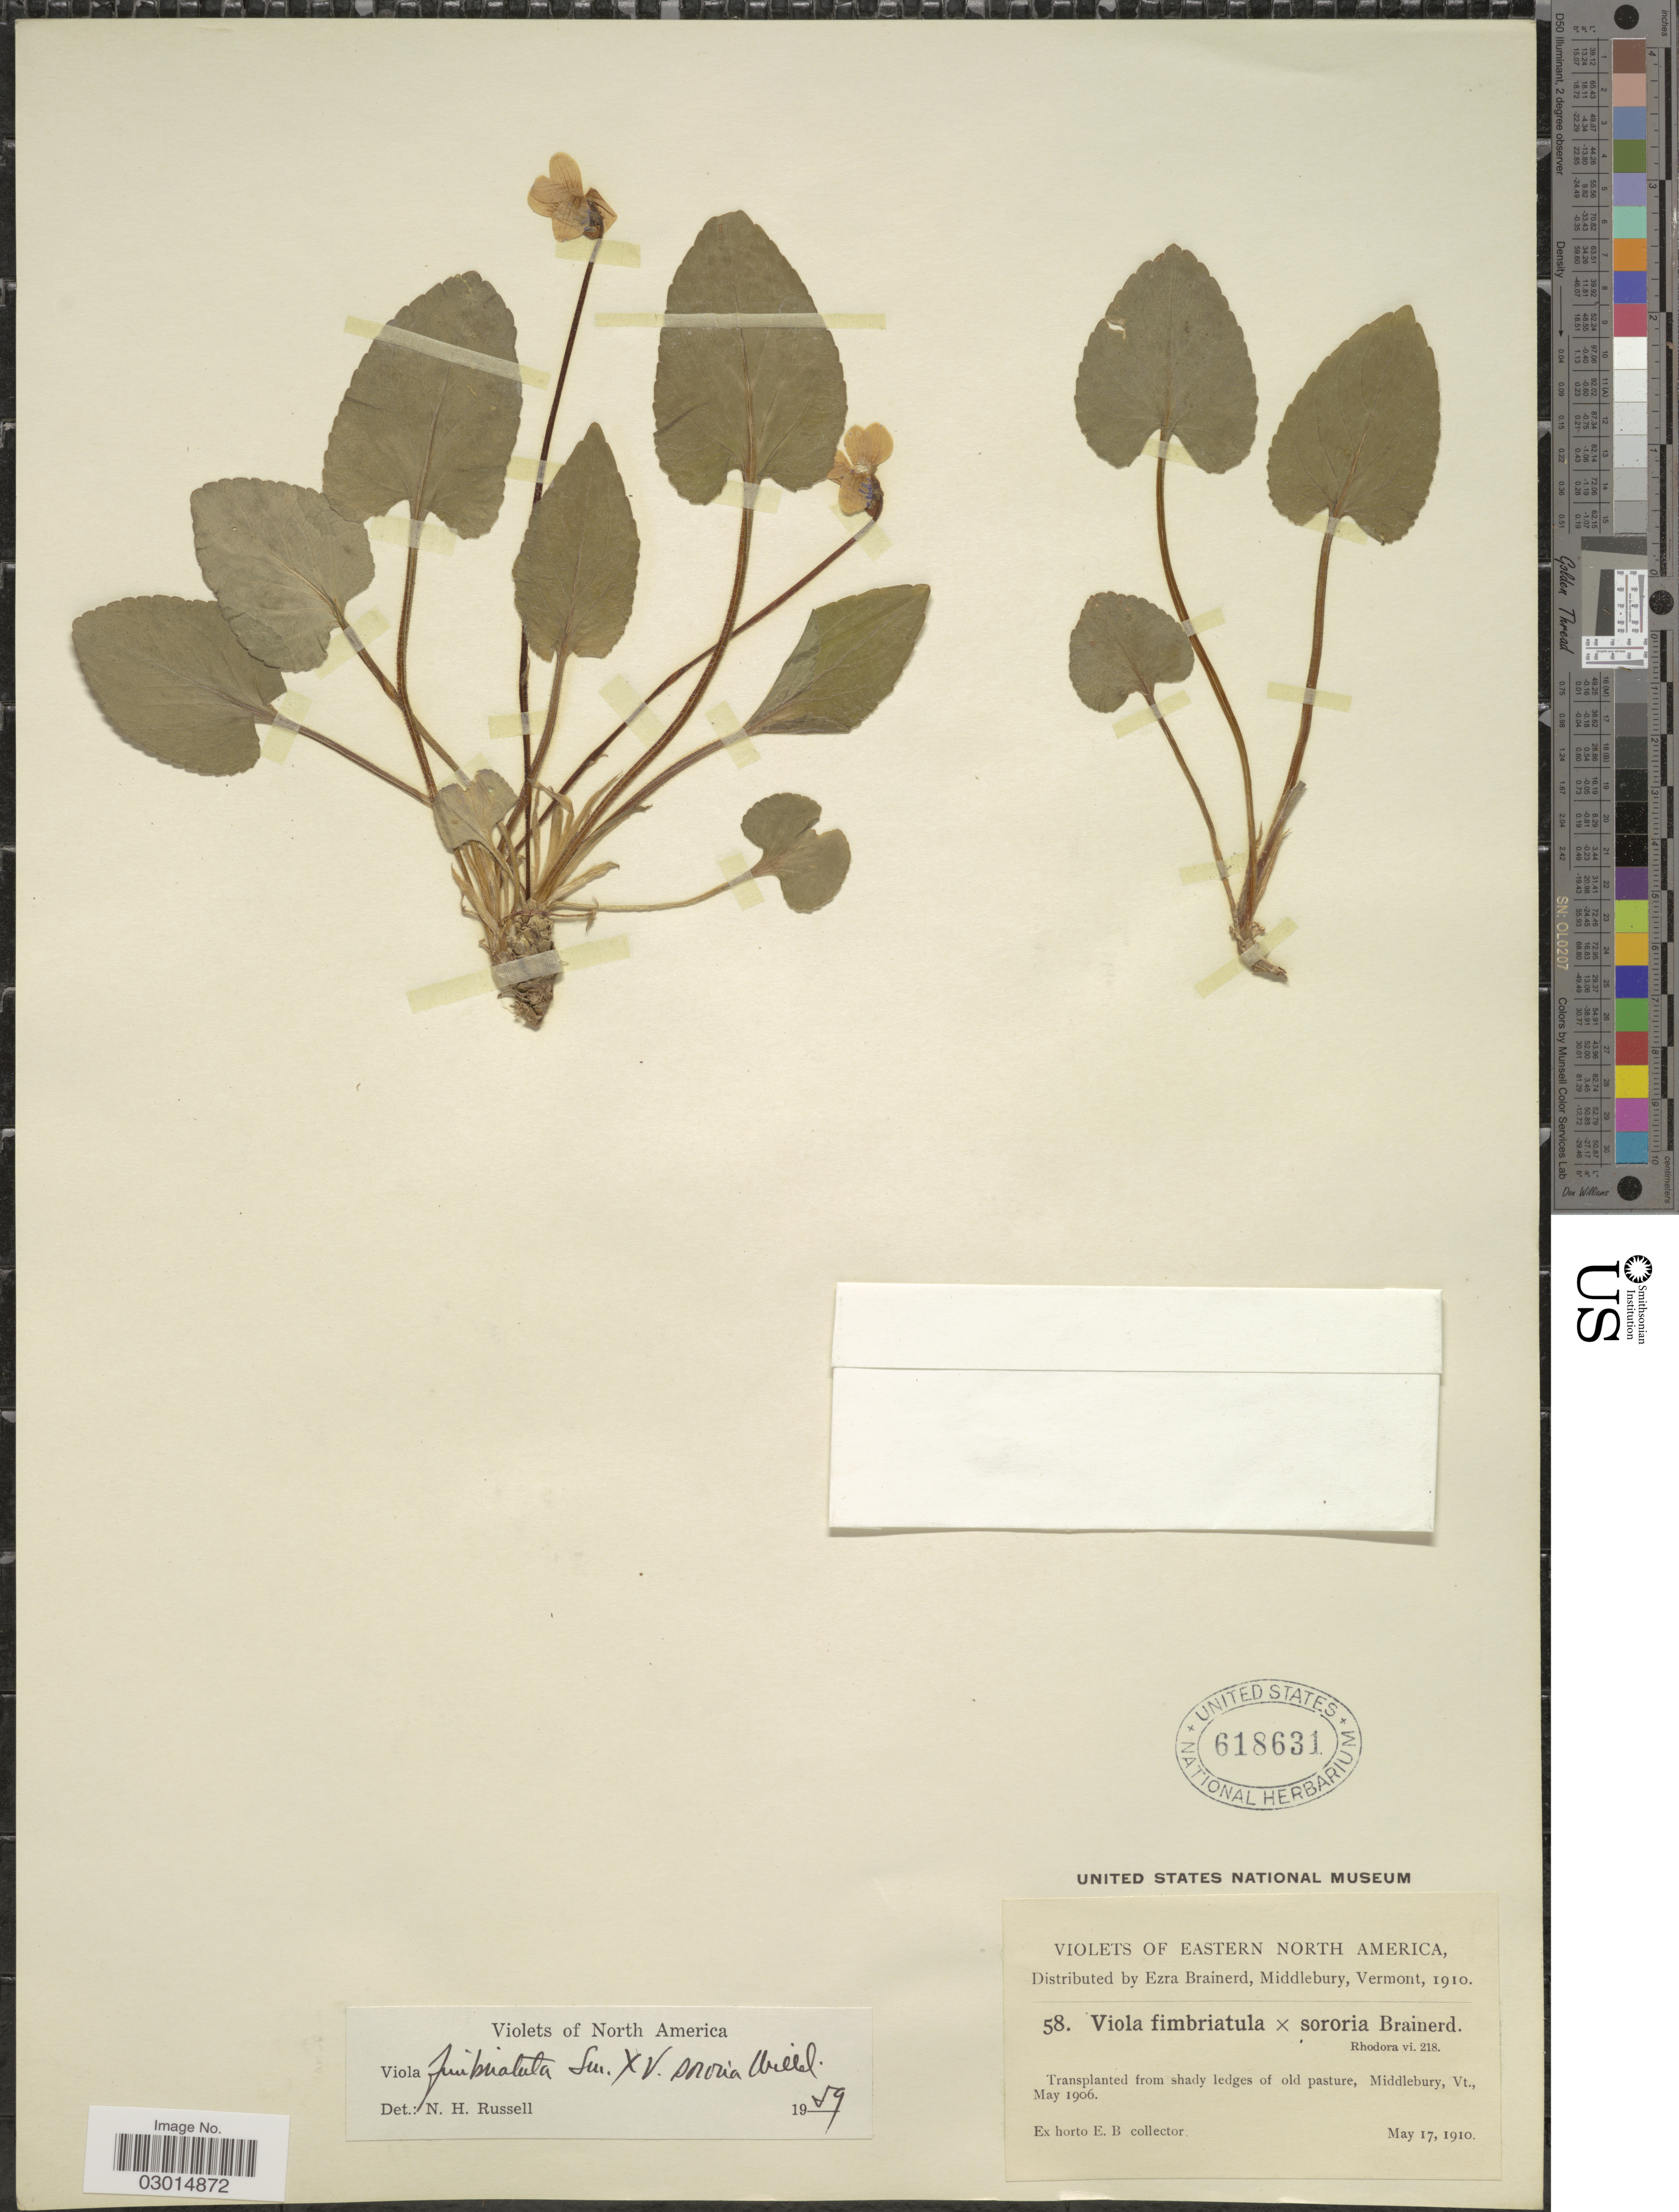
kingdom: Plantae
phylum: Tracheophyta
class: Magnoliopsida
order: Malpighiales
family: Violaceae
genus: Viola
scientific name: Viola fimbriatula x V. sororia Willd.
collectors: ex herb. Ezra Brainerd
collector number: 58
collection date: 1910-05-17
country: United States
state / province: Vermont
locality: Eastern North America. Transplanted from shady ledges of old pasture, Middlebury, Vt.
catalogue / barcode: US 618631